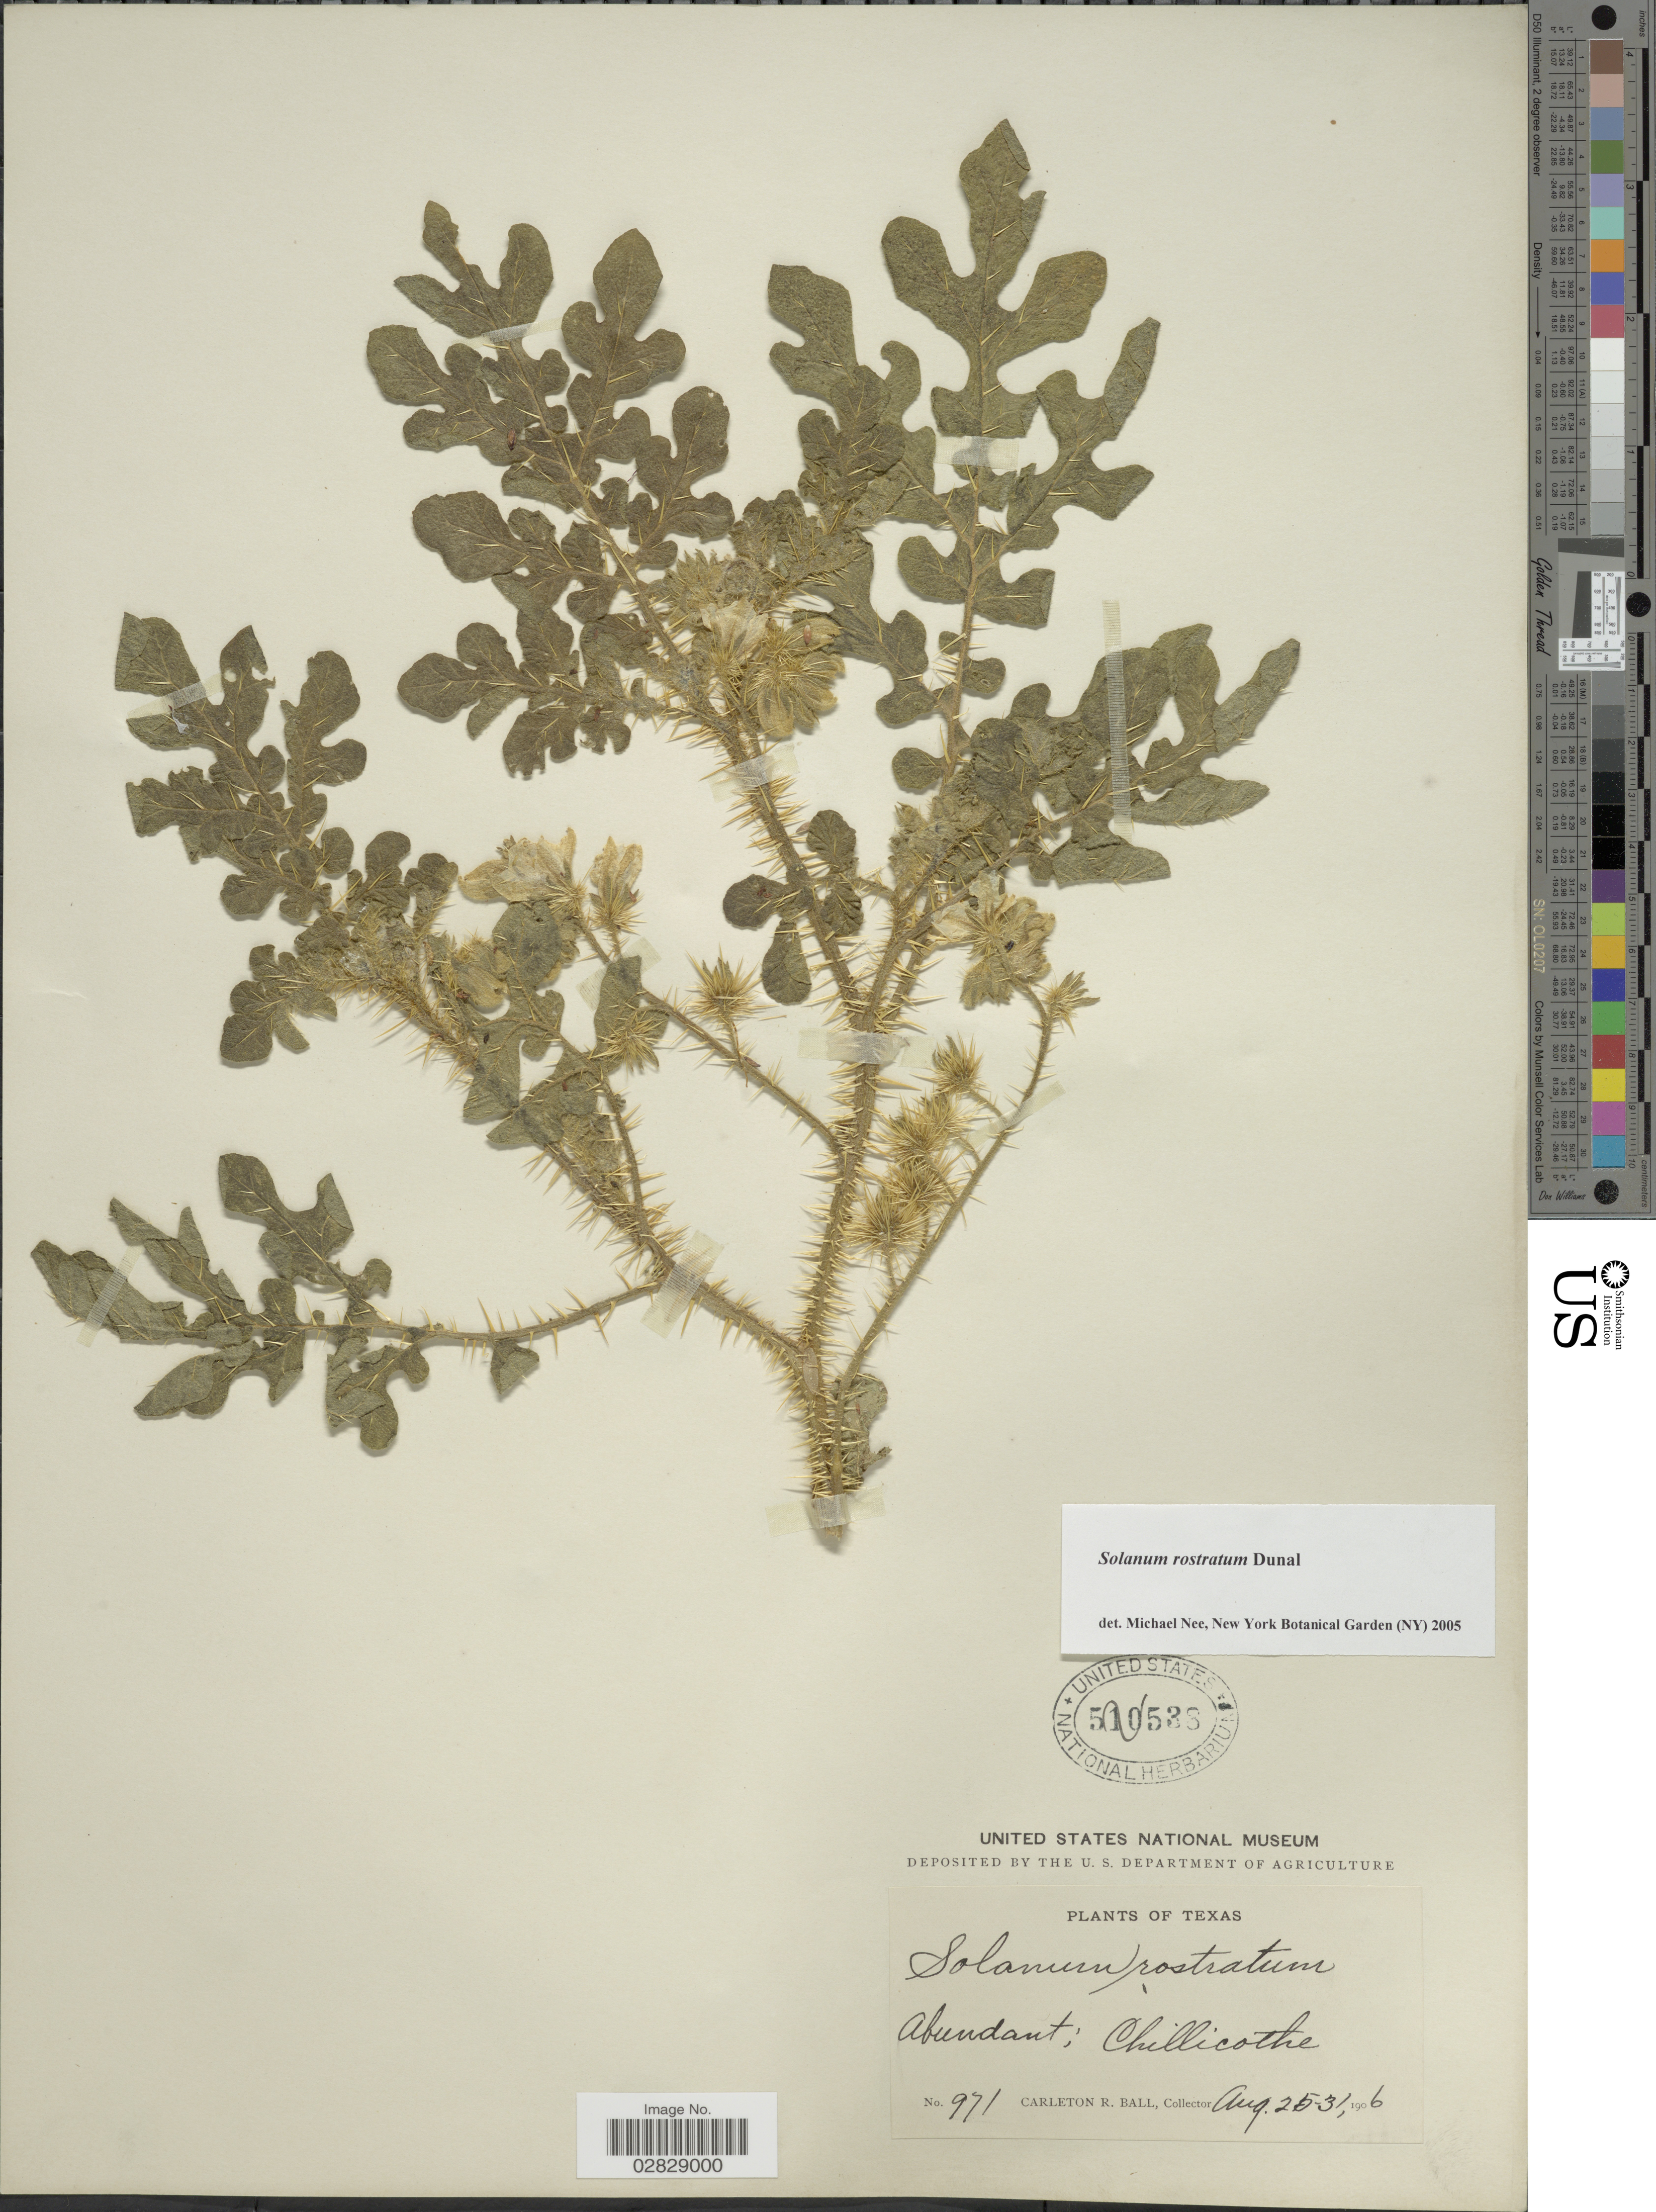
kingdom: Plantae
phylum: Tracheophyta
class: Magnoliopsida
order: Solanales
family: Solanaceae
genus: Solanum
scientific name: Solanum rostratum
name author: Dunal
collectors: C. R. Ball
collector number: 971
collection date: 1906-08-25/1906-08-31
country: United States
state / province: Texas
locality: Chillicothe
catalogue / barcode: US 501538